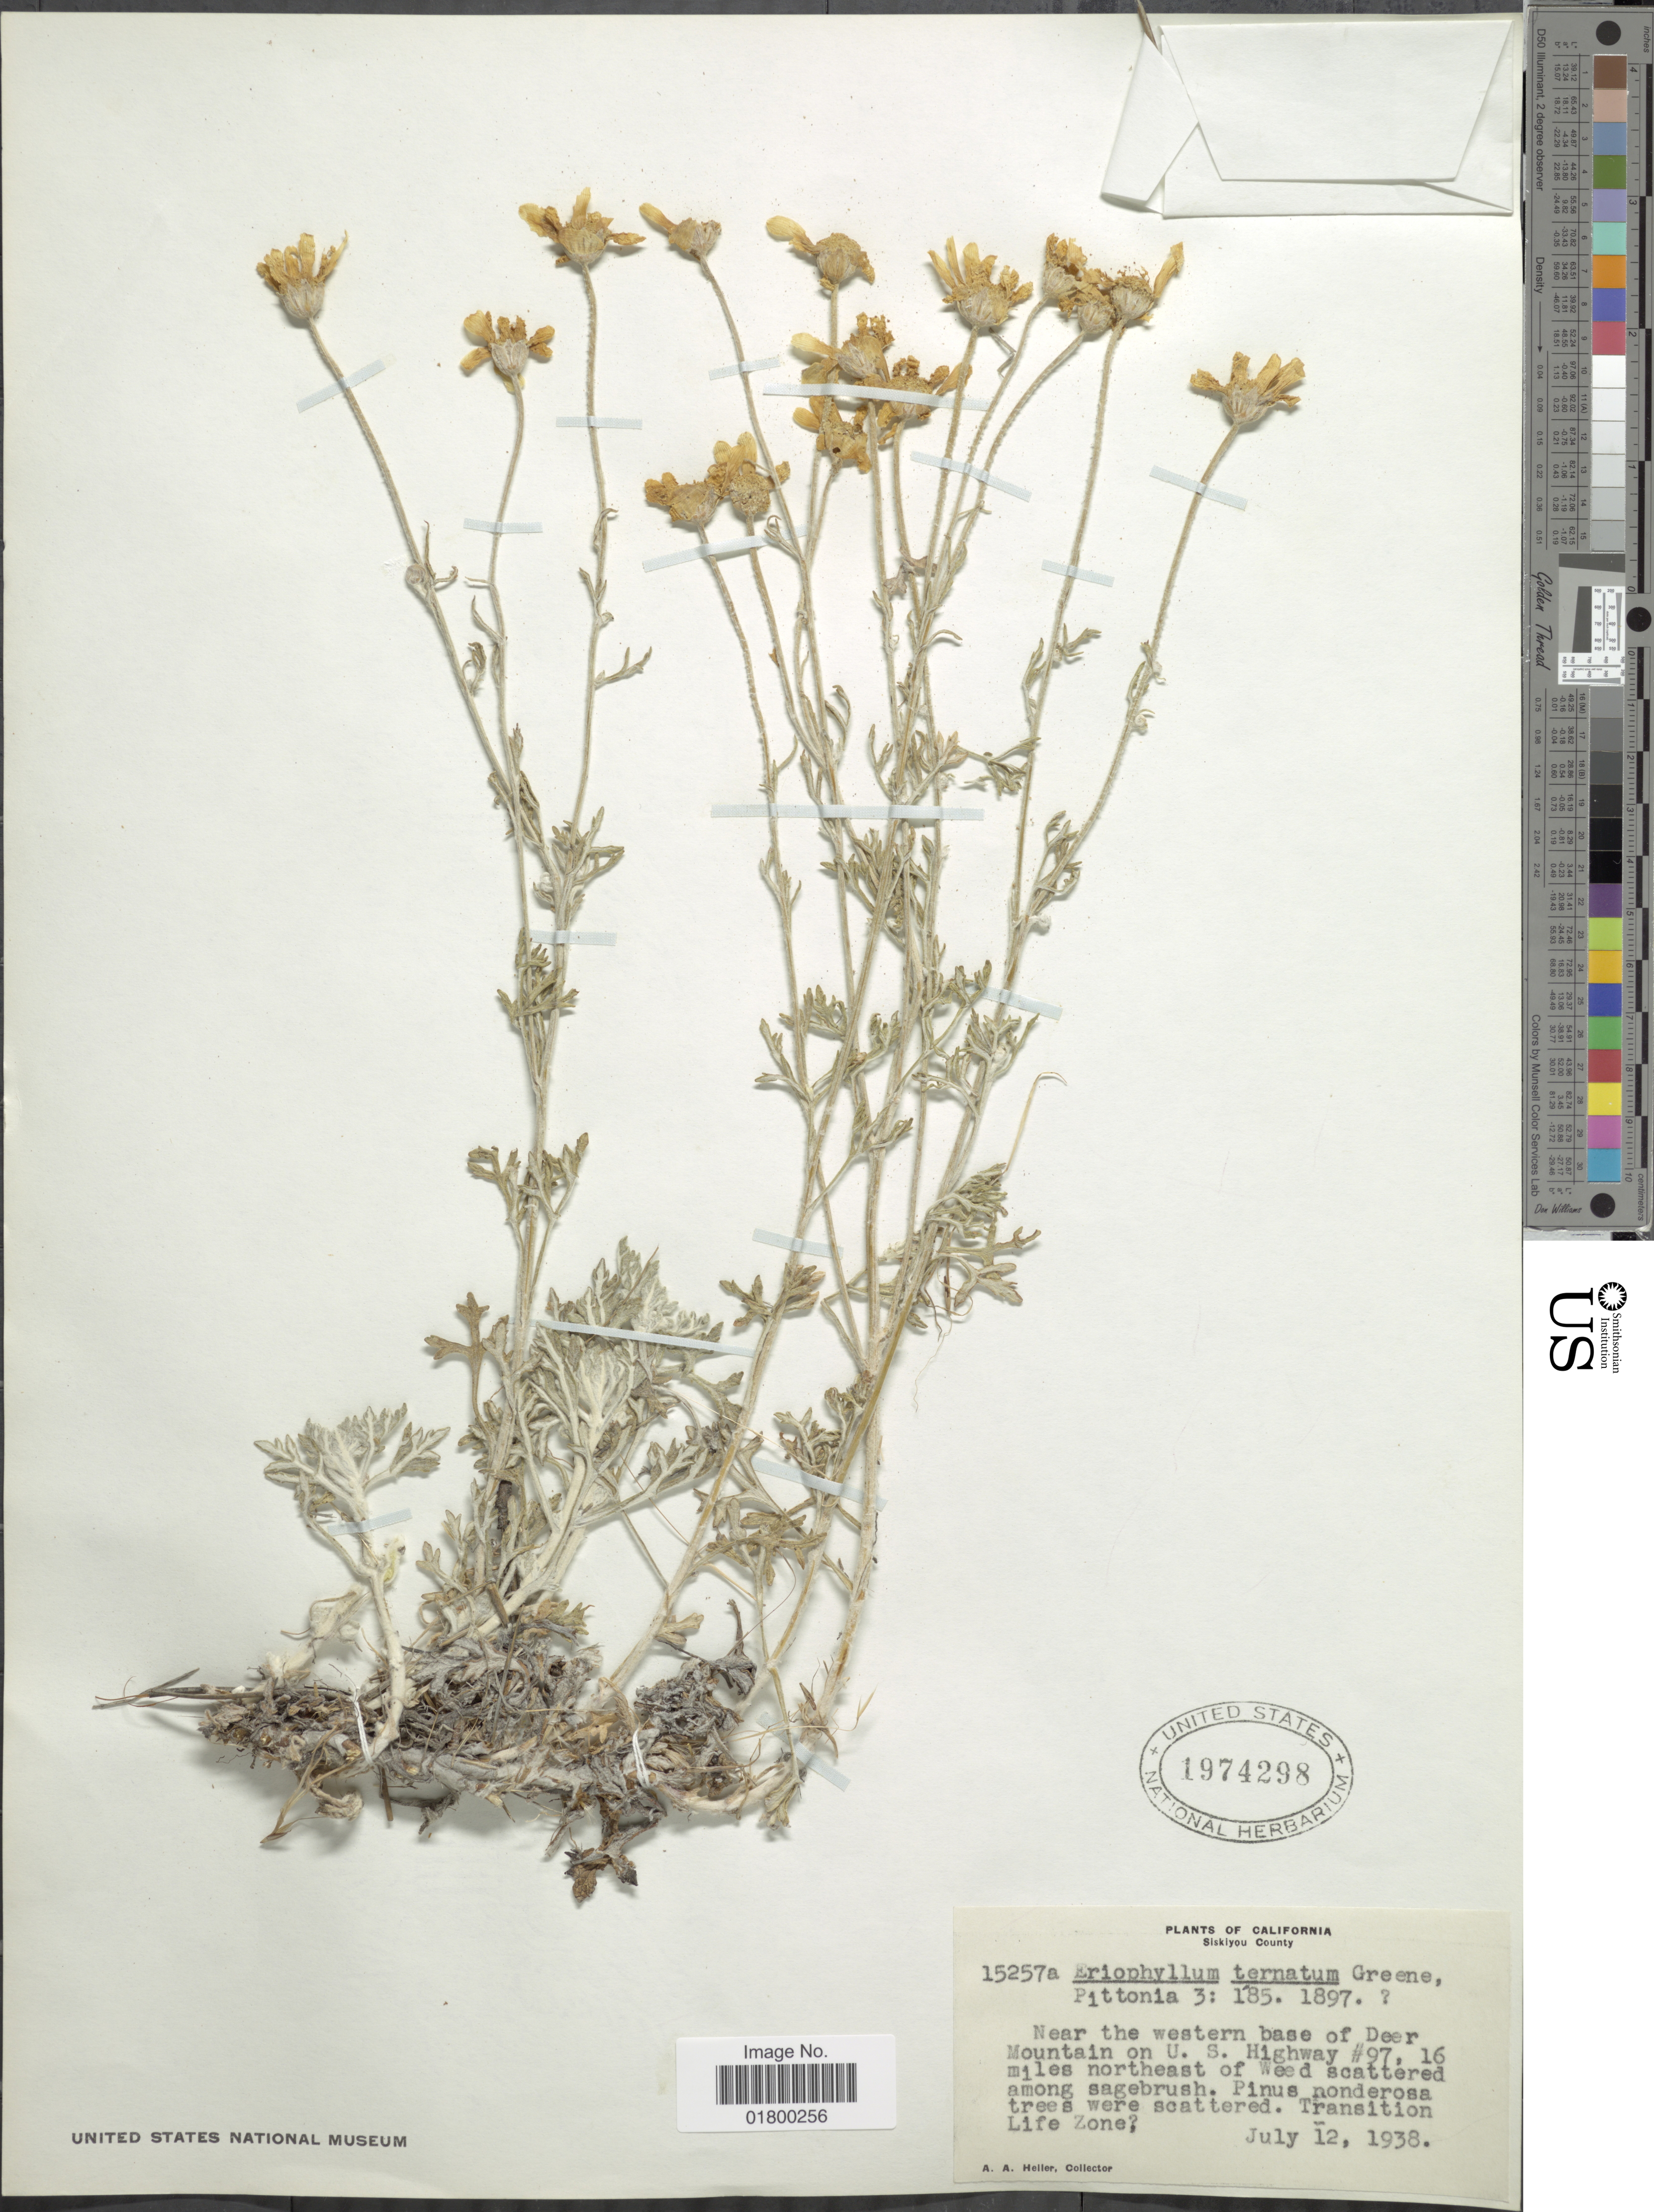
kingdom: Plantae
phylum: Tracheophyta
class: Magnoliopsida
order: Asterales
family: Asteraceae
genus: Eriophyllum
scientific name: Eriophyllum lanatum var. achillioides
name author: (DC.) Jeps.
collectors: A. A. Heller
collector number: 15257a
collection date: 1938-07-12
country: United States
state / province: California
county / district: Siskiyou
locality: Siskiyou County, Near the western base of Deer Mountain on U. S. Highway #97, 16 miles northeast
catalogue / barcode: US 1974298